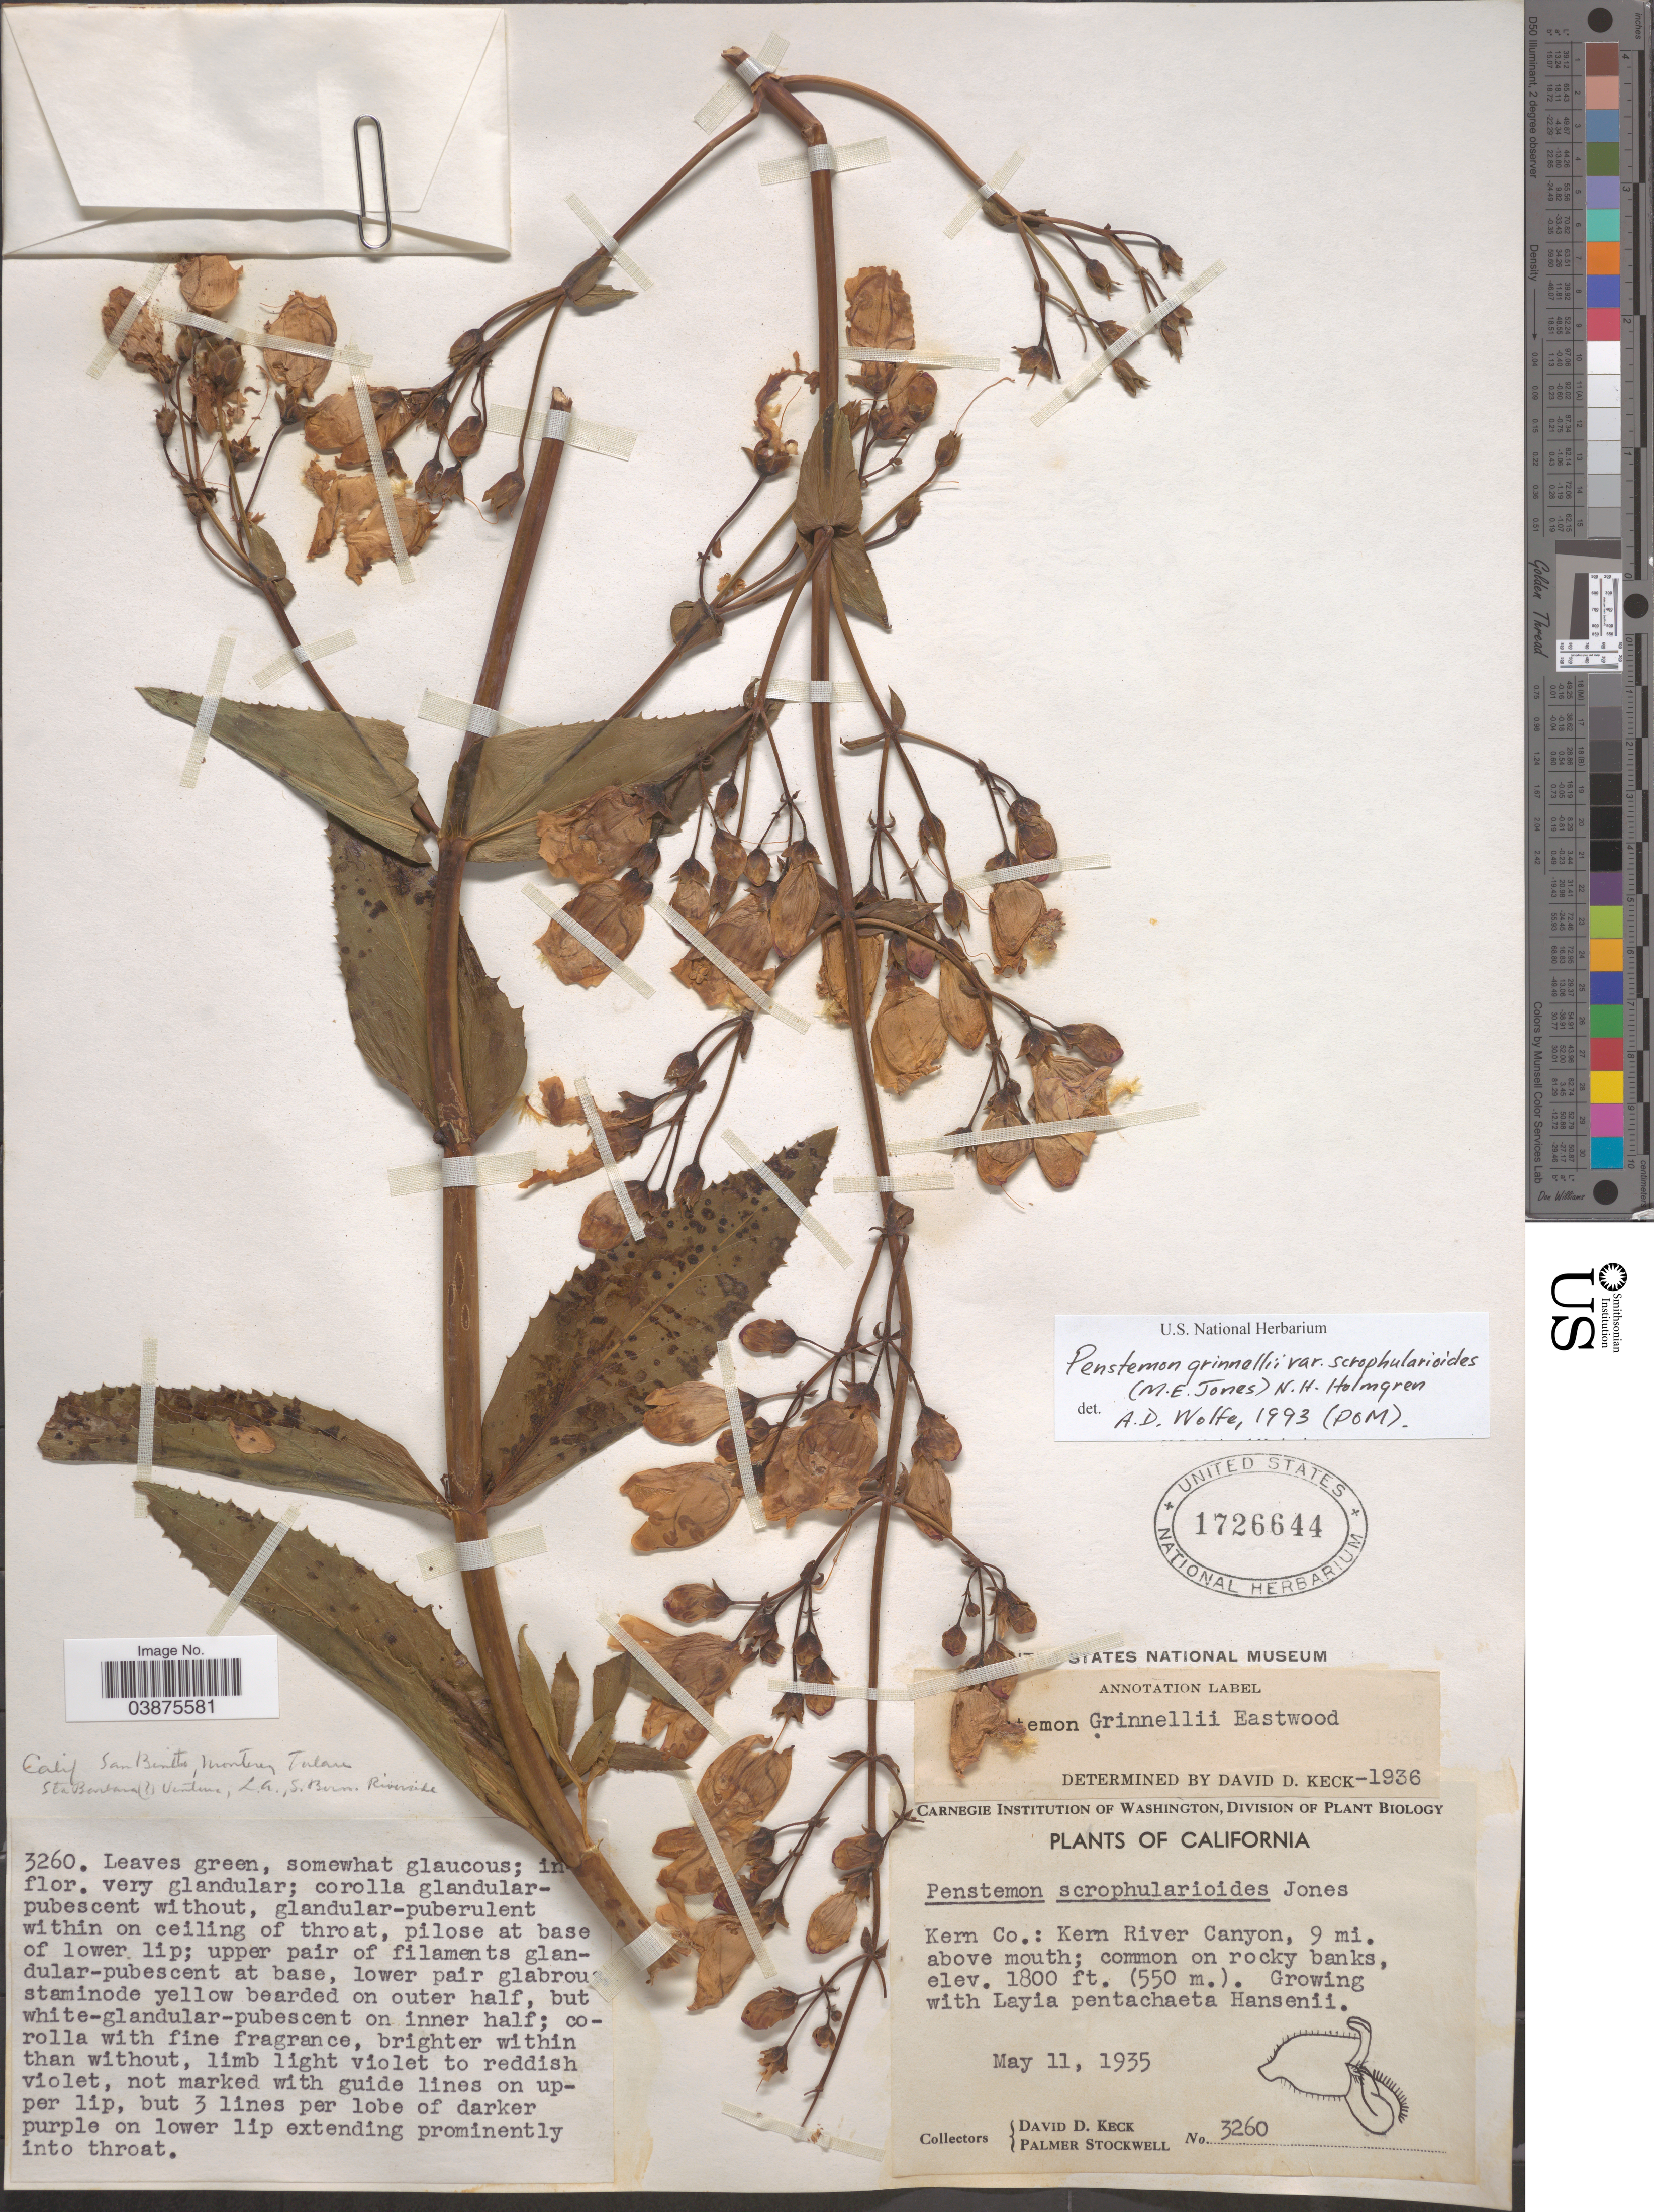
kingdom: Plantae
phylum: Tracheophyta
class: Magnoliopsida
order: Lamiales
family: Plantaginaceae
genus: Penstemon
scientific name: Penstemon grinnellii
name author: Eastw.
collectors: D. D. Keck & P. Stockwell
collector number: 3260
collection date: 1935-05-11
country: United States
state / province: California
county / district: Kern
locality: Kern Co.: Kern River Canyon, 9 mi. above mouth.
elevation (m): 549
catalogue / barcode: US 1726644